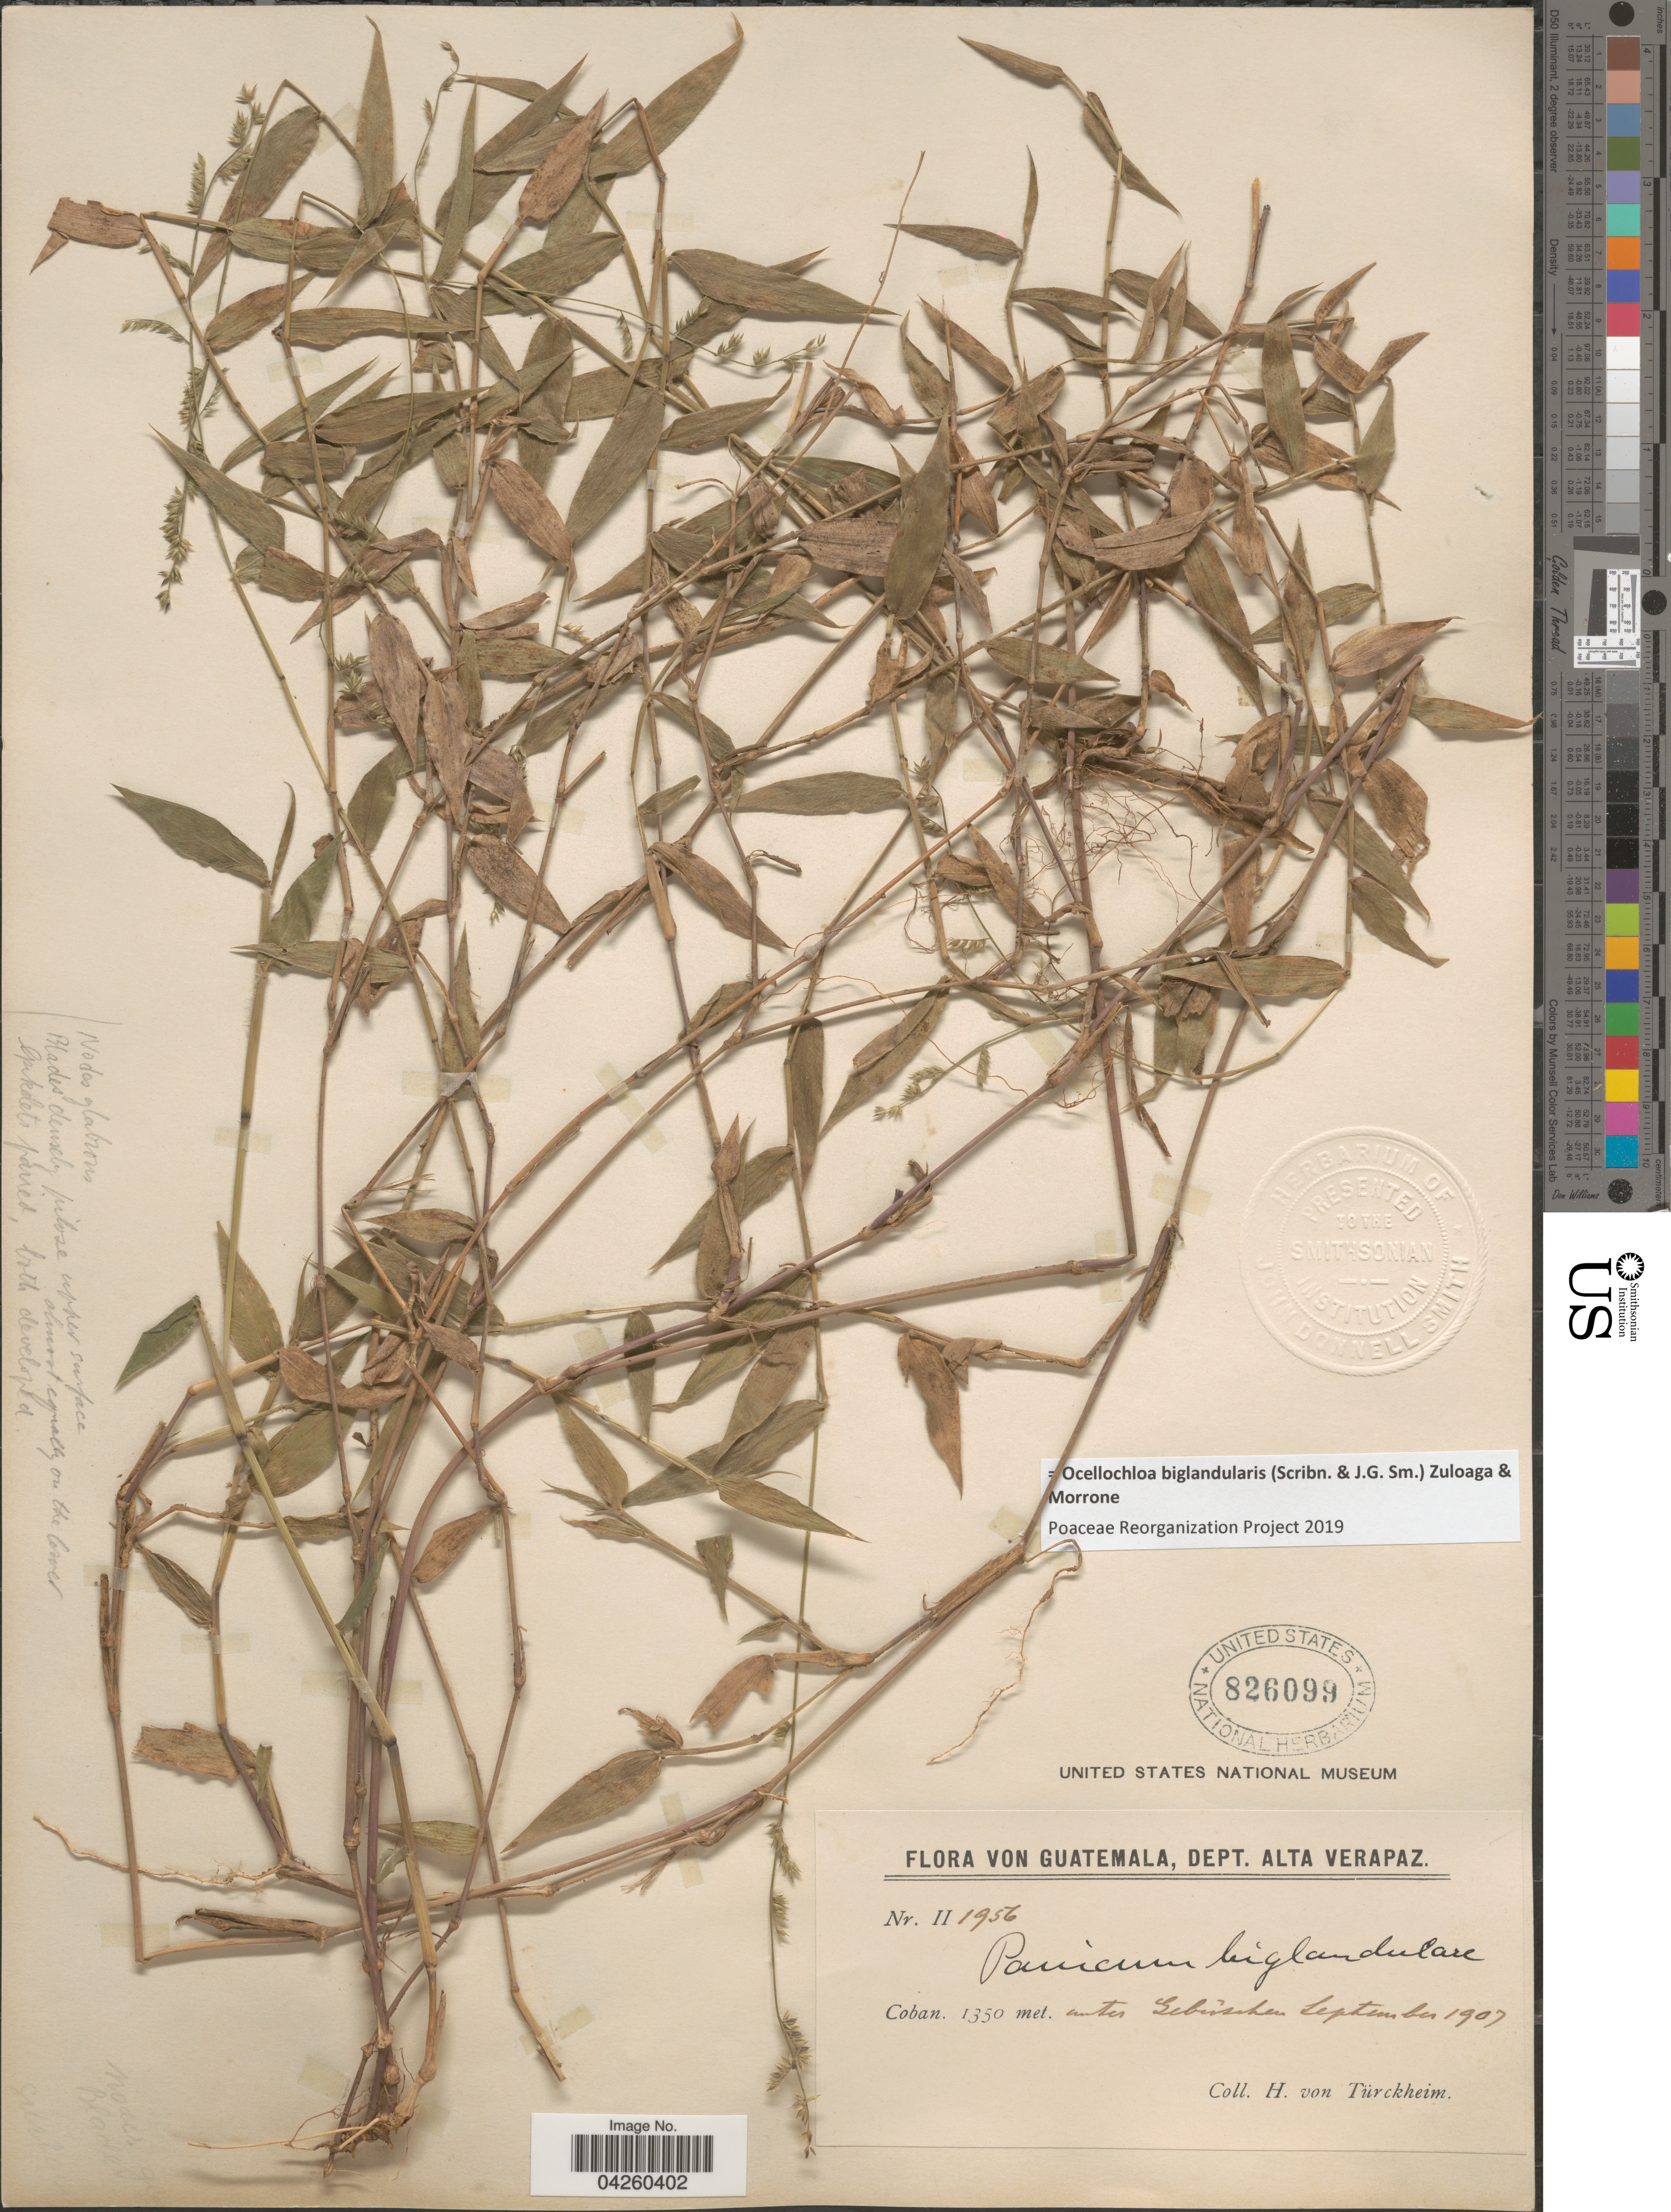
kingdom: Plantae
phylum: Tracheophyta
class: Liliopsida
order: Poales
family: Poaceae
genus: Ocellochloa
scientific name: Ocellochloa biglandularis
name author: (Scribn. & J.G. Sm.) Zuloaga & Morrone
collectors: H. von Türckheim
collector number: II1956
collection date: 1907-09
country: Guatemala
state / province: Alta Verapaz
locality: Dept. Alta Verapaz. Coban.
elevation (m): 1350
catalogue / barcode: US 826099